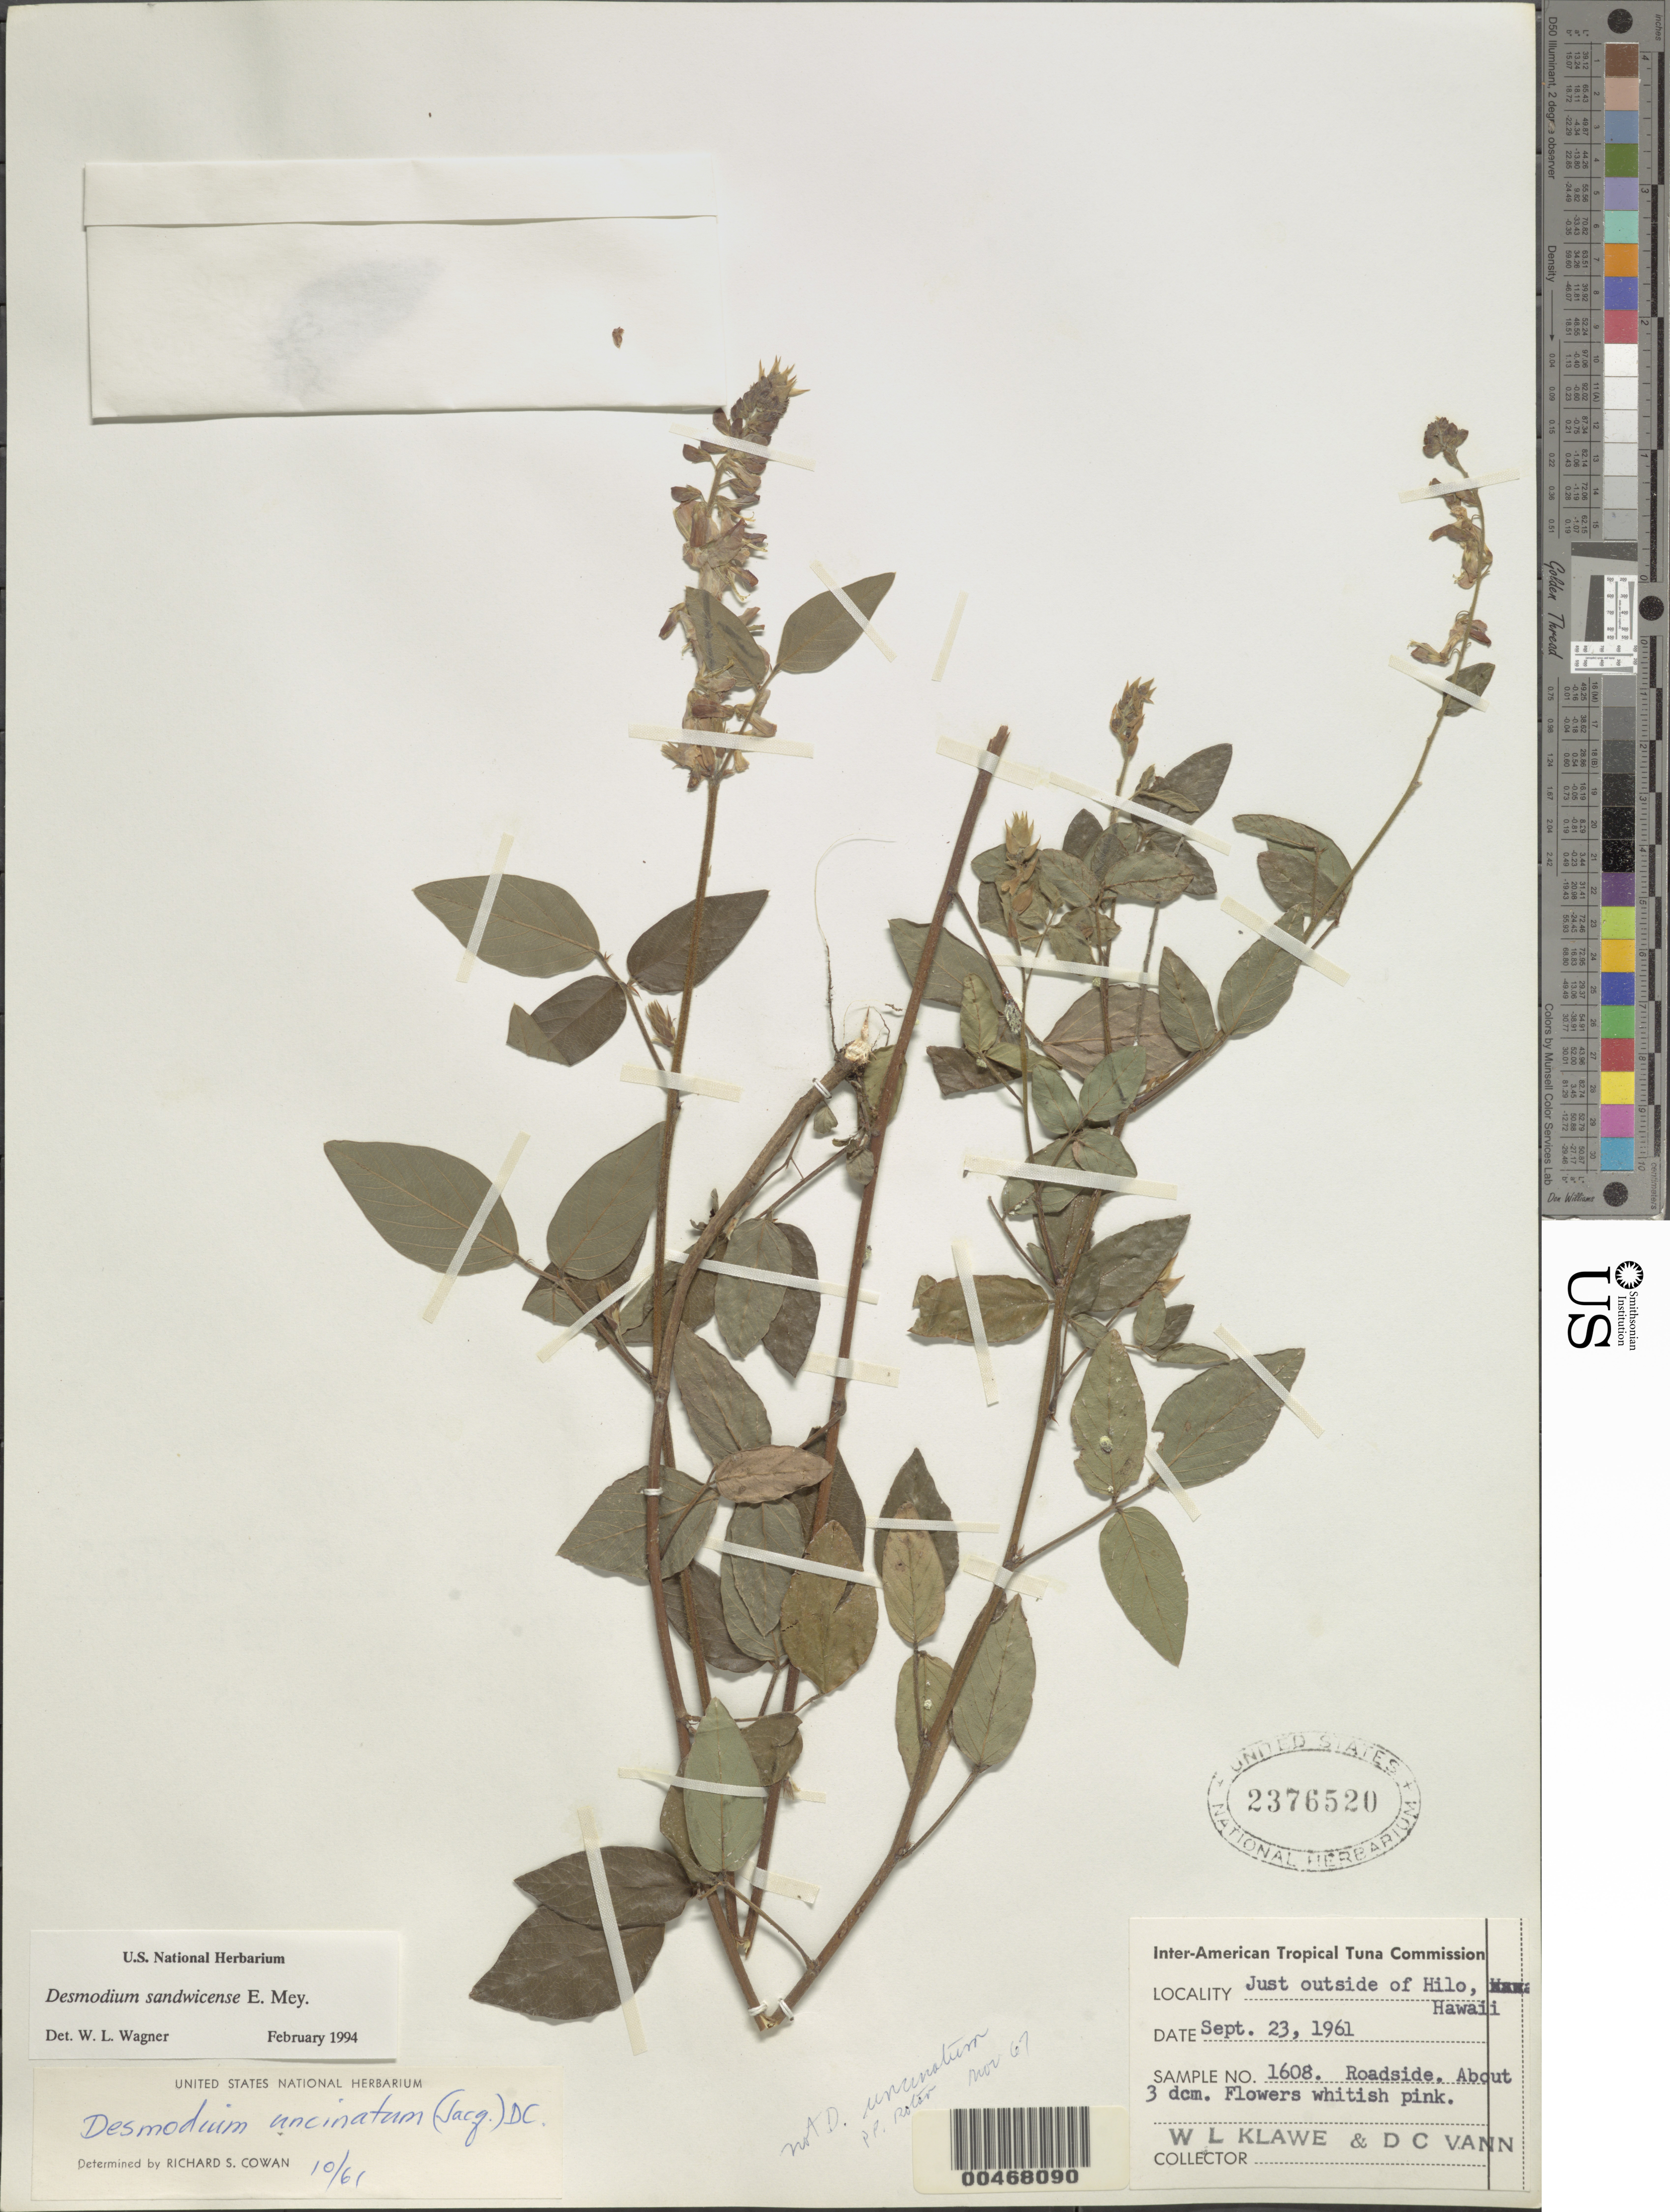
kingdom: Plantae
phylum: Tracheophyta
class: Magnoliopsida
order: Fabales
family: Fabaceae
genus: Desmodium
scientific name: Desmodium uncinatum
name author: (Jacq.) DC.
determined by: Wagner, W. L., (BOT), Smithsonian Institution - National Museum of Natural History (UNITED STATES)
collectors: W. Klawe & D. Vann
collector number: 1608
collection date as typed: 23 Sep 1961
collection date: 1961-09-23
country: United States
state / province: Hawaii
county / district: Hawaii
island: Hawaii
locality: Just outside of Hilo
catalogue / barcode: US 2376520